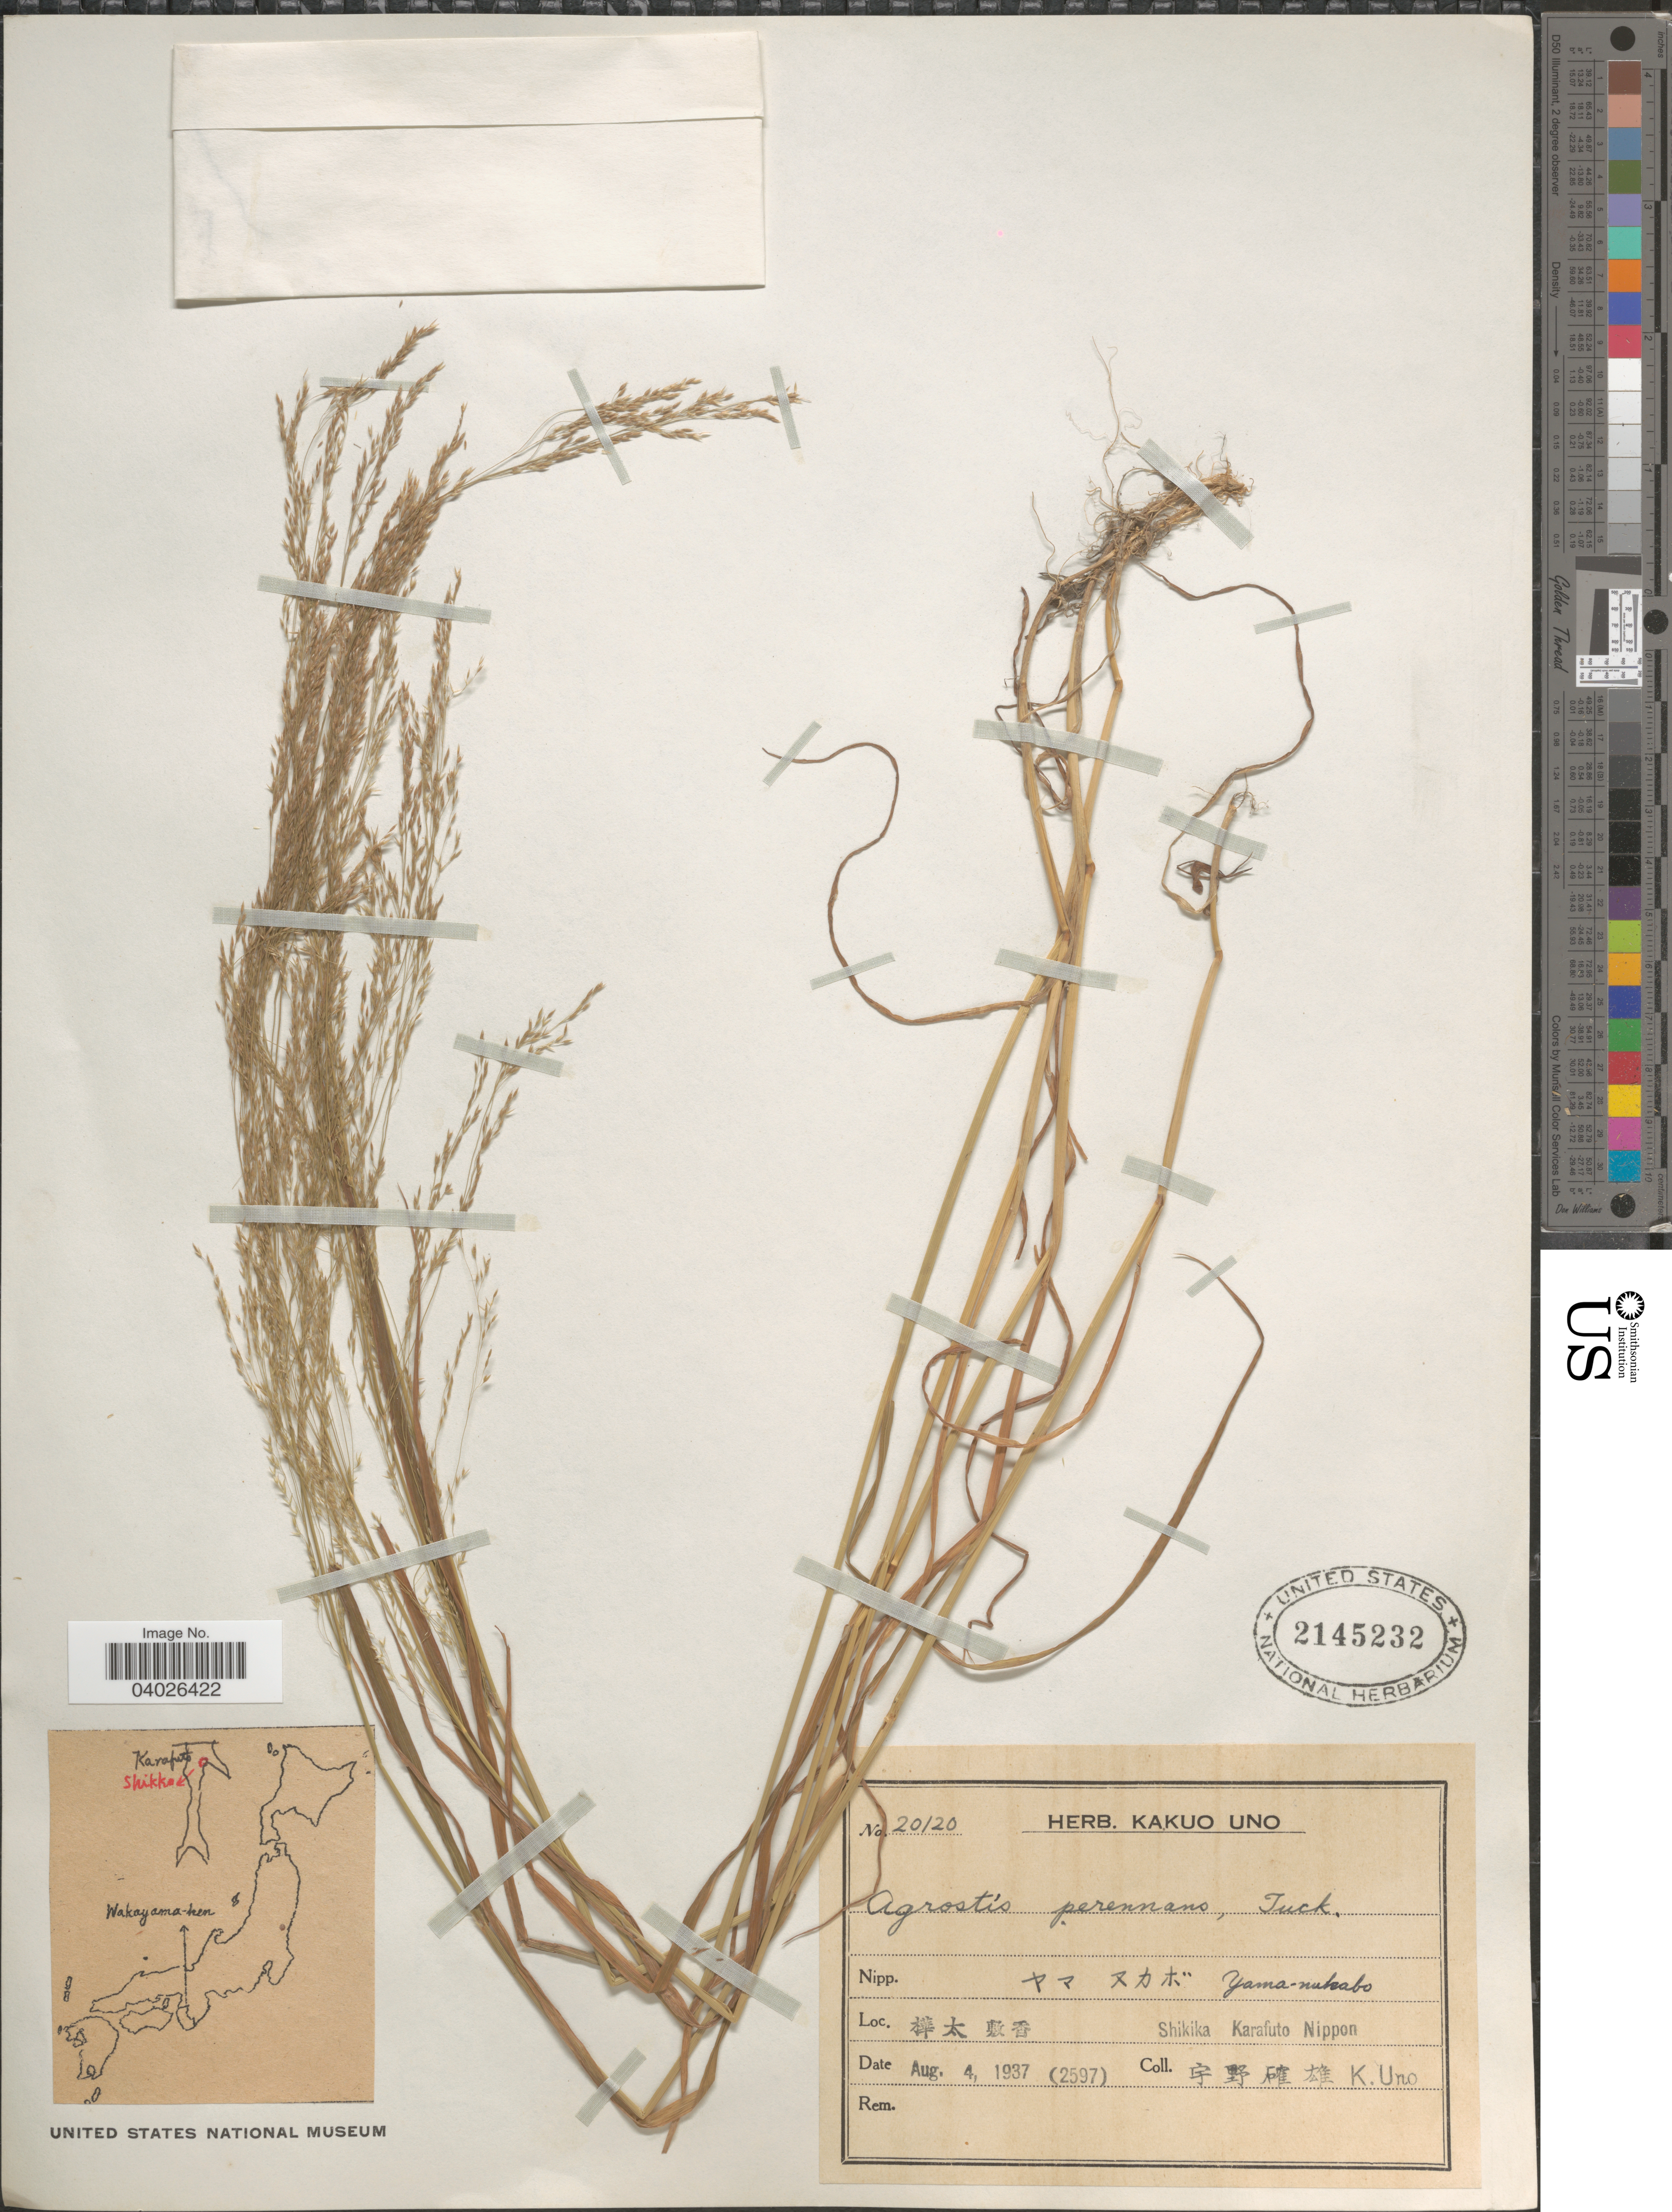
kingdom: Plantae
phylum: Tracheophyta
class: Liliopsida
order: Poales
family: Poaceae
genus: Agrostis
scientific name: Agrostis perennans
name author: (Walter) Tuck.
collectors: K. Uno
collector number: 2597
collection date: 1937-08-04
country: Japan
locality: X Shikika Karafuto Nippon.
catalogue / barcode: US 2145232